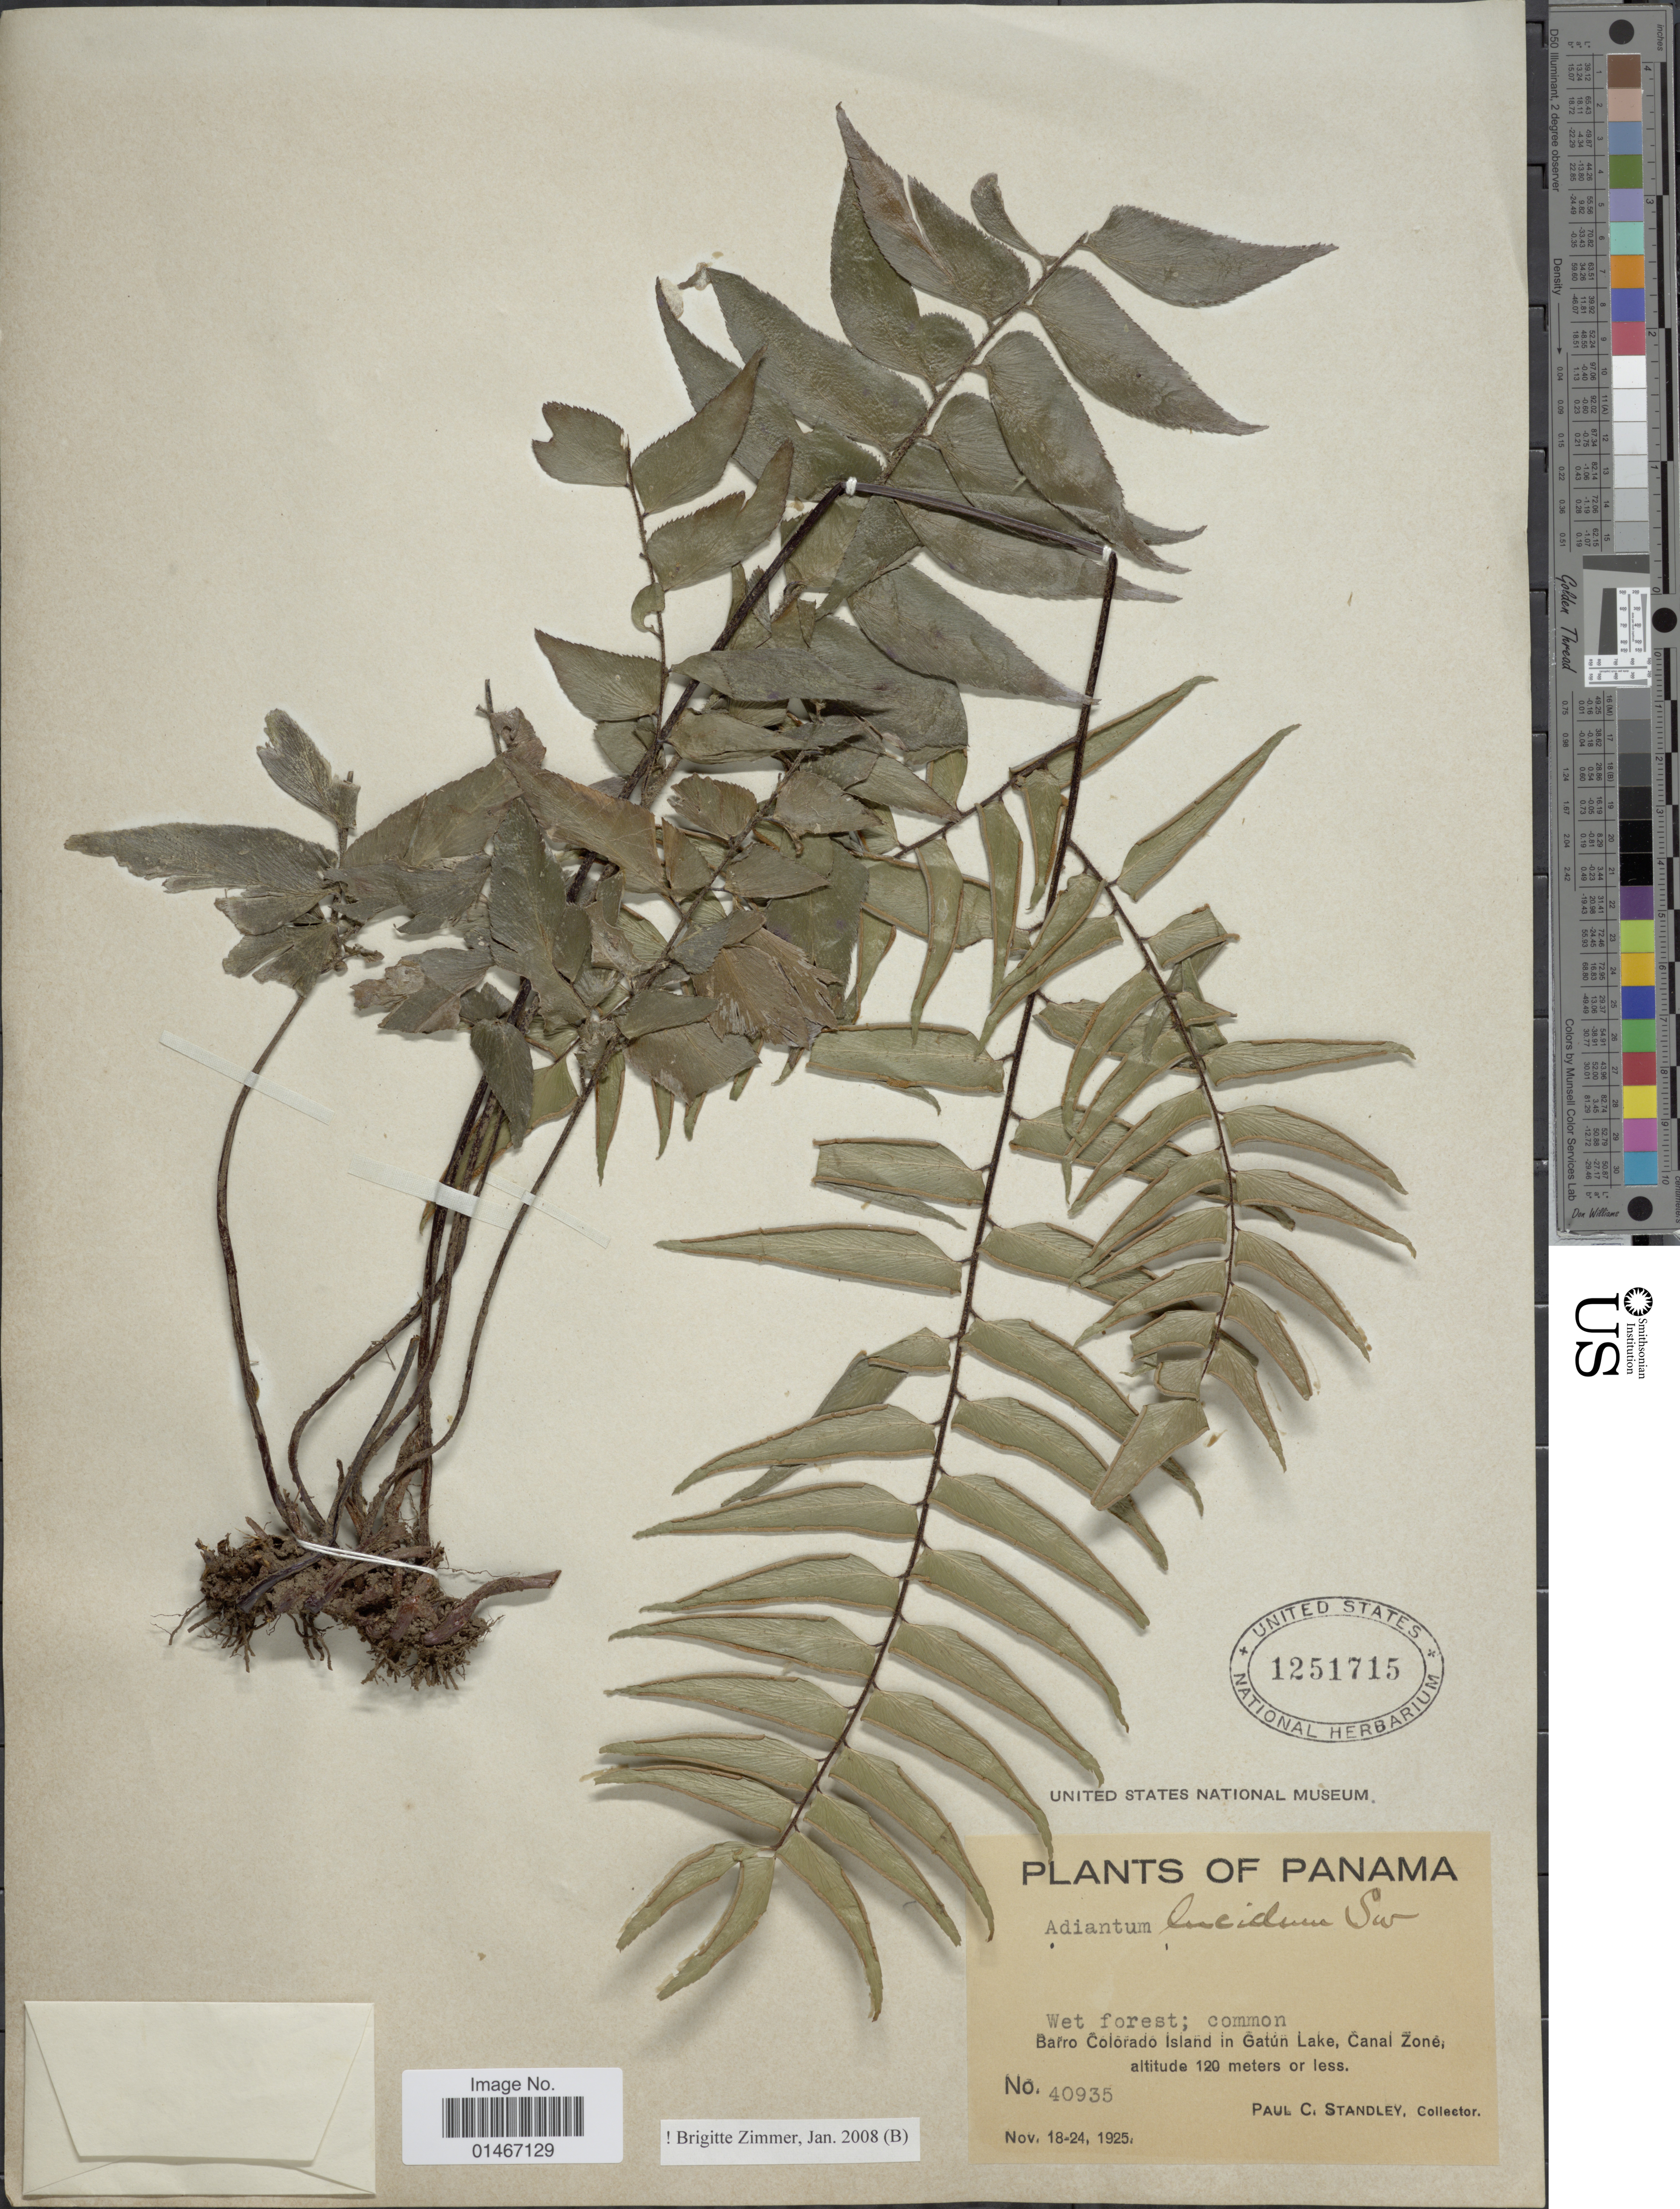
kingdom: Plantae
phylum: Tracheophyta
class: Polypodiopsida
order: Polypodiales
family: Pteridaceae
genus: Adiantum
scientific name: Adiantum lucidum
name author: (Cav.) Sw.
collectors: P. C. Standley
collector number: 40935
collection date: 1925-11-18/1925-11-24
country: Panama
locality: Bairo Colorado Island in Gatun Lake, Canal Zone.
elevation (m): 120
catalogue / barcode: US 1251715